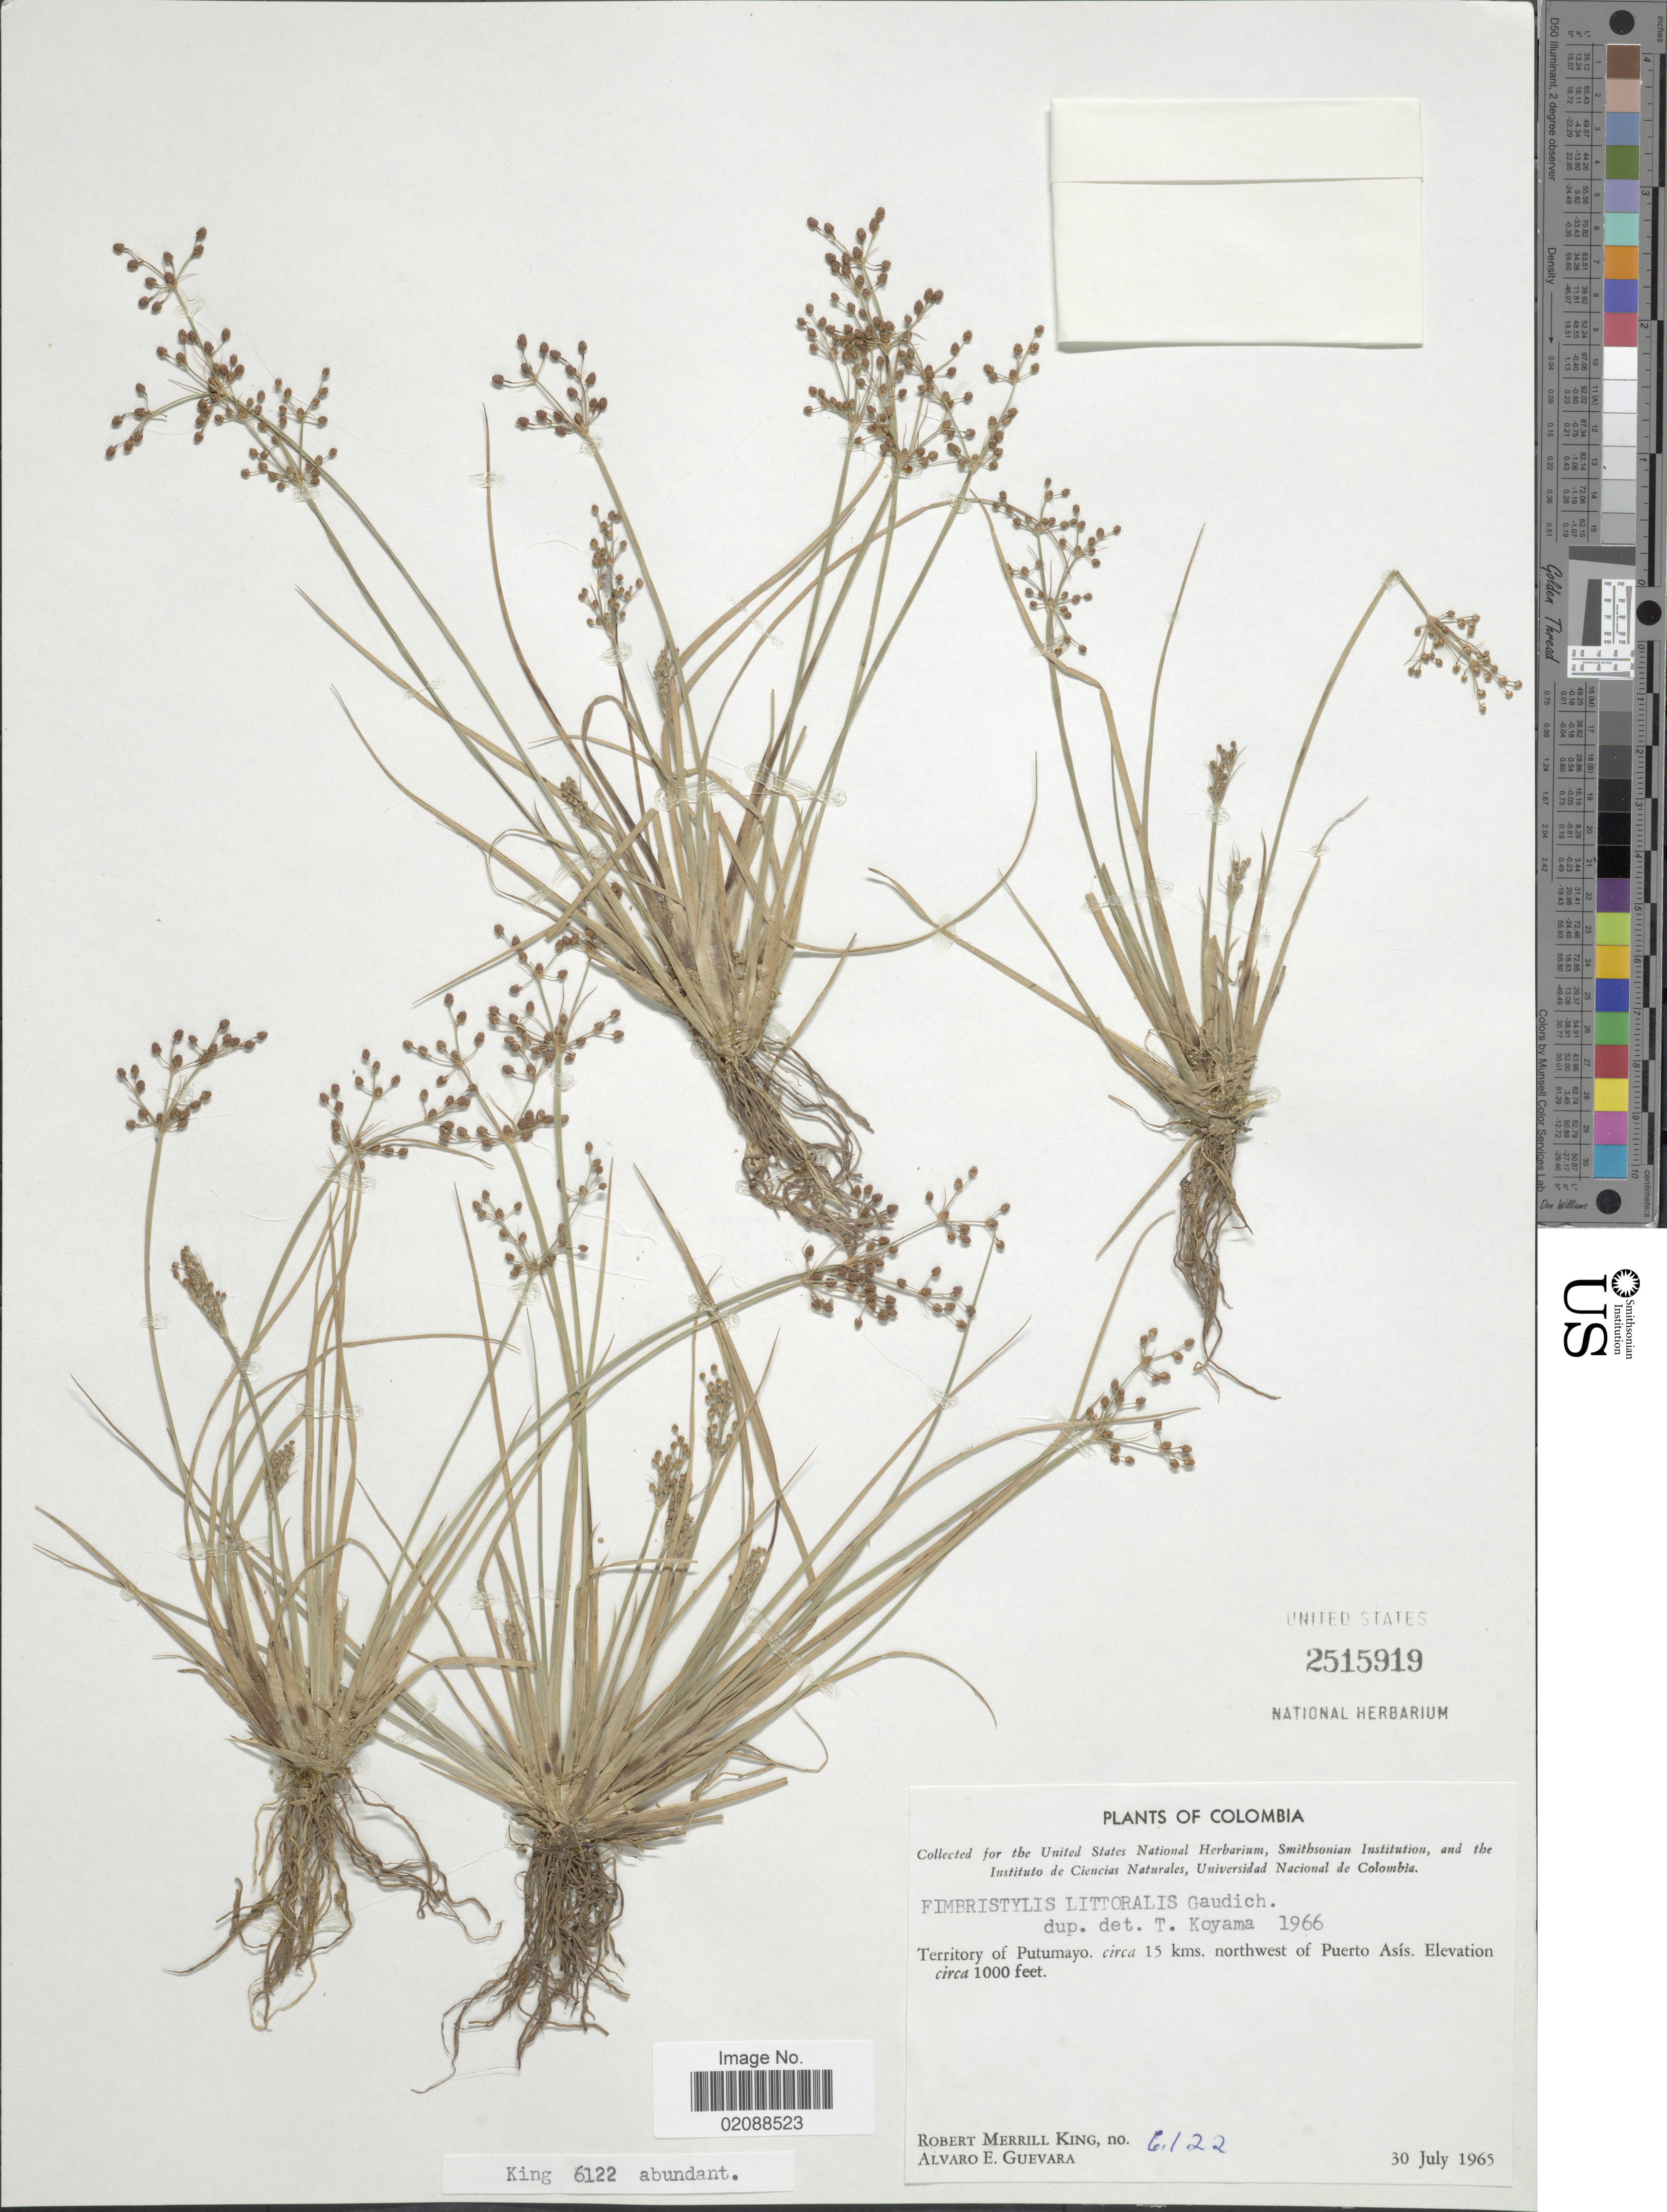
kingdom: Plantae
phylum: Tracheophyta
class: Liliopsida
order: Poales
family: Cyperaceae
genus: Fimbristylis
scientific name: Fimbristylis littoralis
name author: Gaudich.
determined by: Strong, M. T., (US), Smithsonian Institution - National Museum of Natural History (UNITED STATES)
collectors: R. M. King & A. E. Guevara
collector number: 6122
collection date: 1965-07-30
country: Colombia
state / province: Putumayo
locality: Circa 15 kms. northwest of Puerto Asis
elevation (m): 305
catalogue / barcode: US 2515919